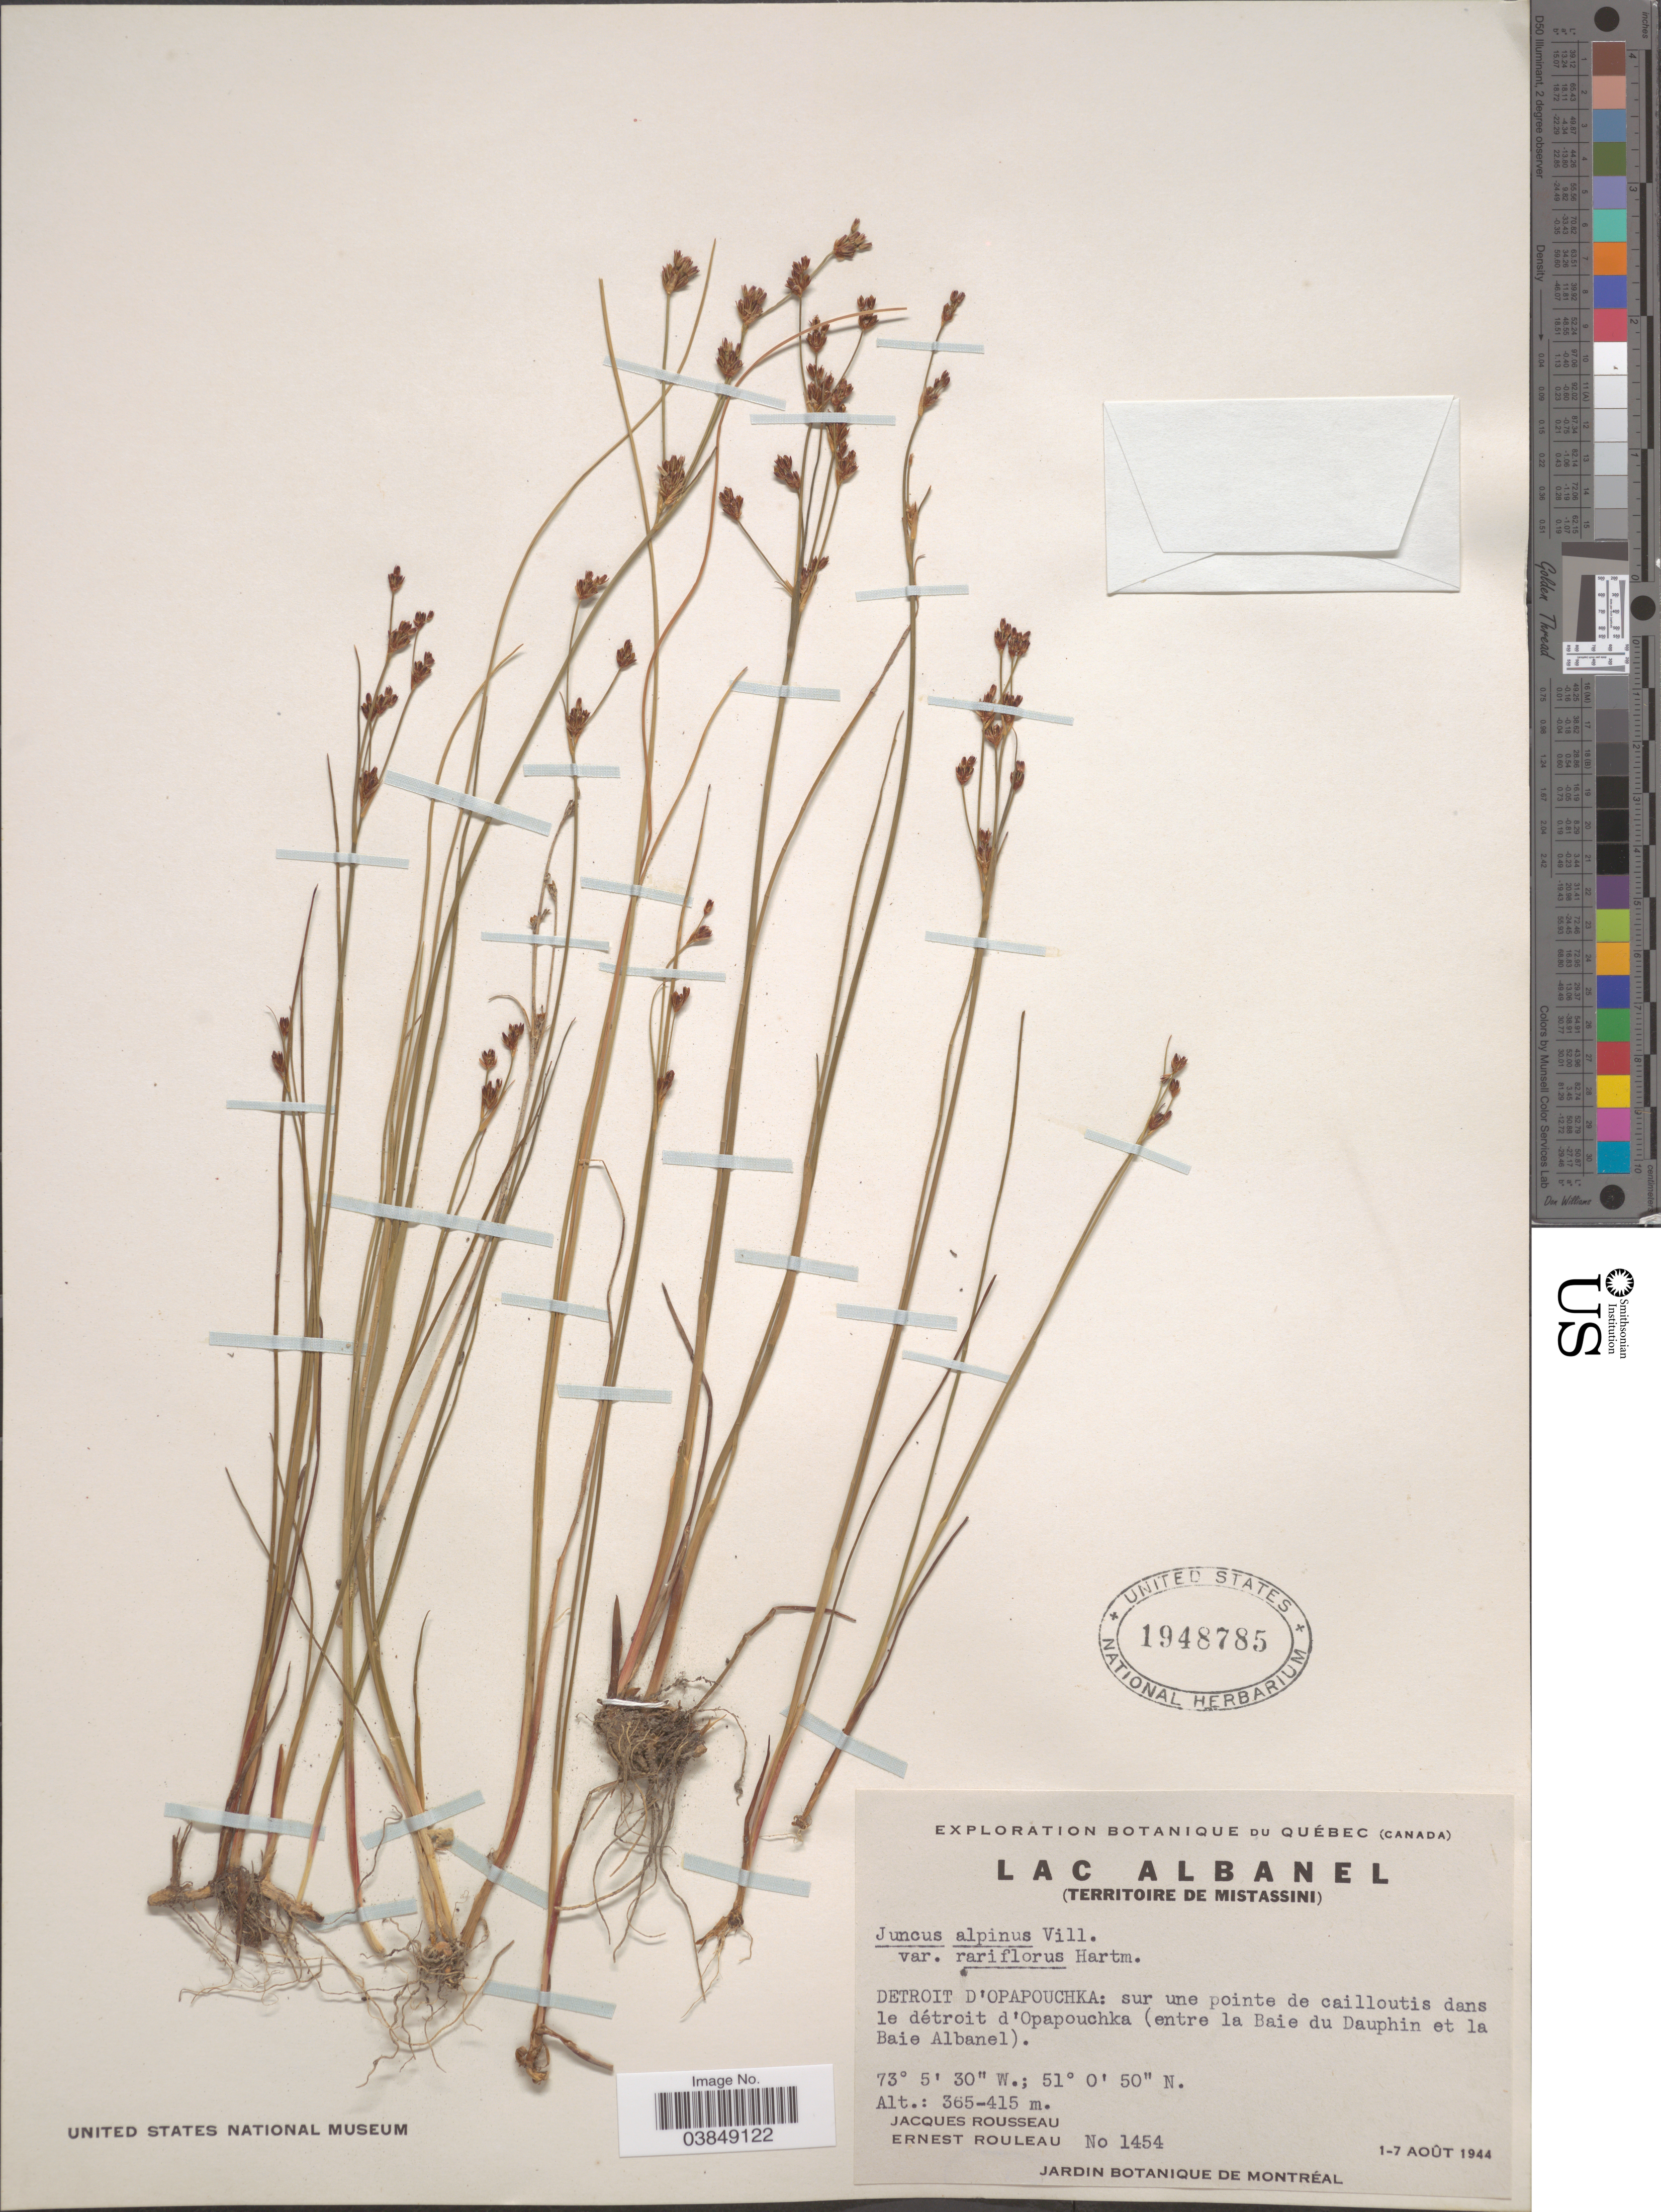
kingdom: Plantae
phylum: Tracheophyta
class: Liliopsida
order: Poales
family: Juncaceae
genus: Juncus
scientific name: Juncus alpinus var. rariflorus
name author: (Hartm.) Hartm.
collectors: J. Rousseau & J. Rouleau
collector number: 1454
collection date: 1944-08-01/1944-08-07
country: Canada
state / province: Quebec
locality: Lac Albanel (Territoire de Mistassini). Detroit D'Opapouchka: sur une pointe de cailloutis dans le détroit d'Opapouchka (entre la Baie du Dauphin et la Baie Albanel).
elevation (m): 365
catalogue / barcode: US 1948785